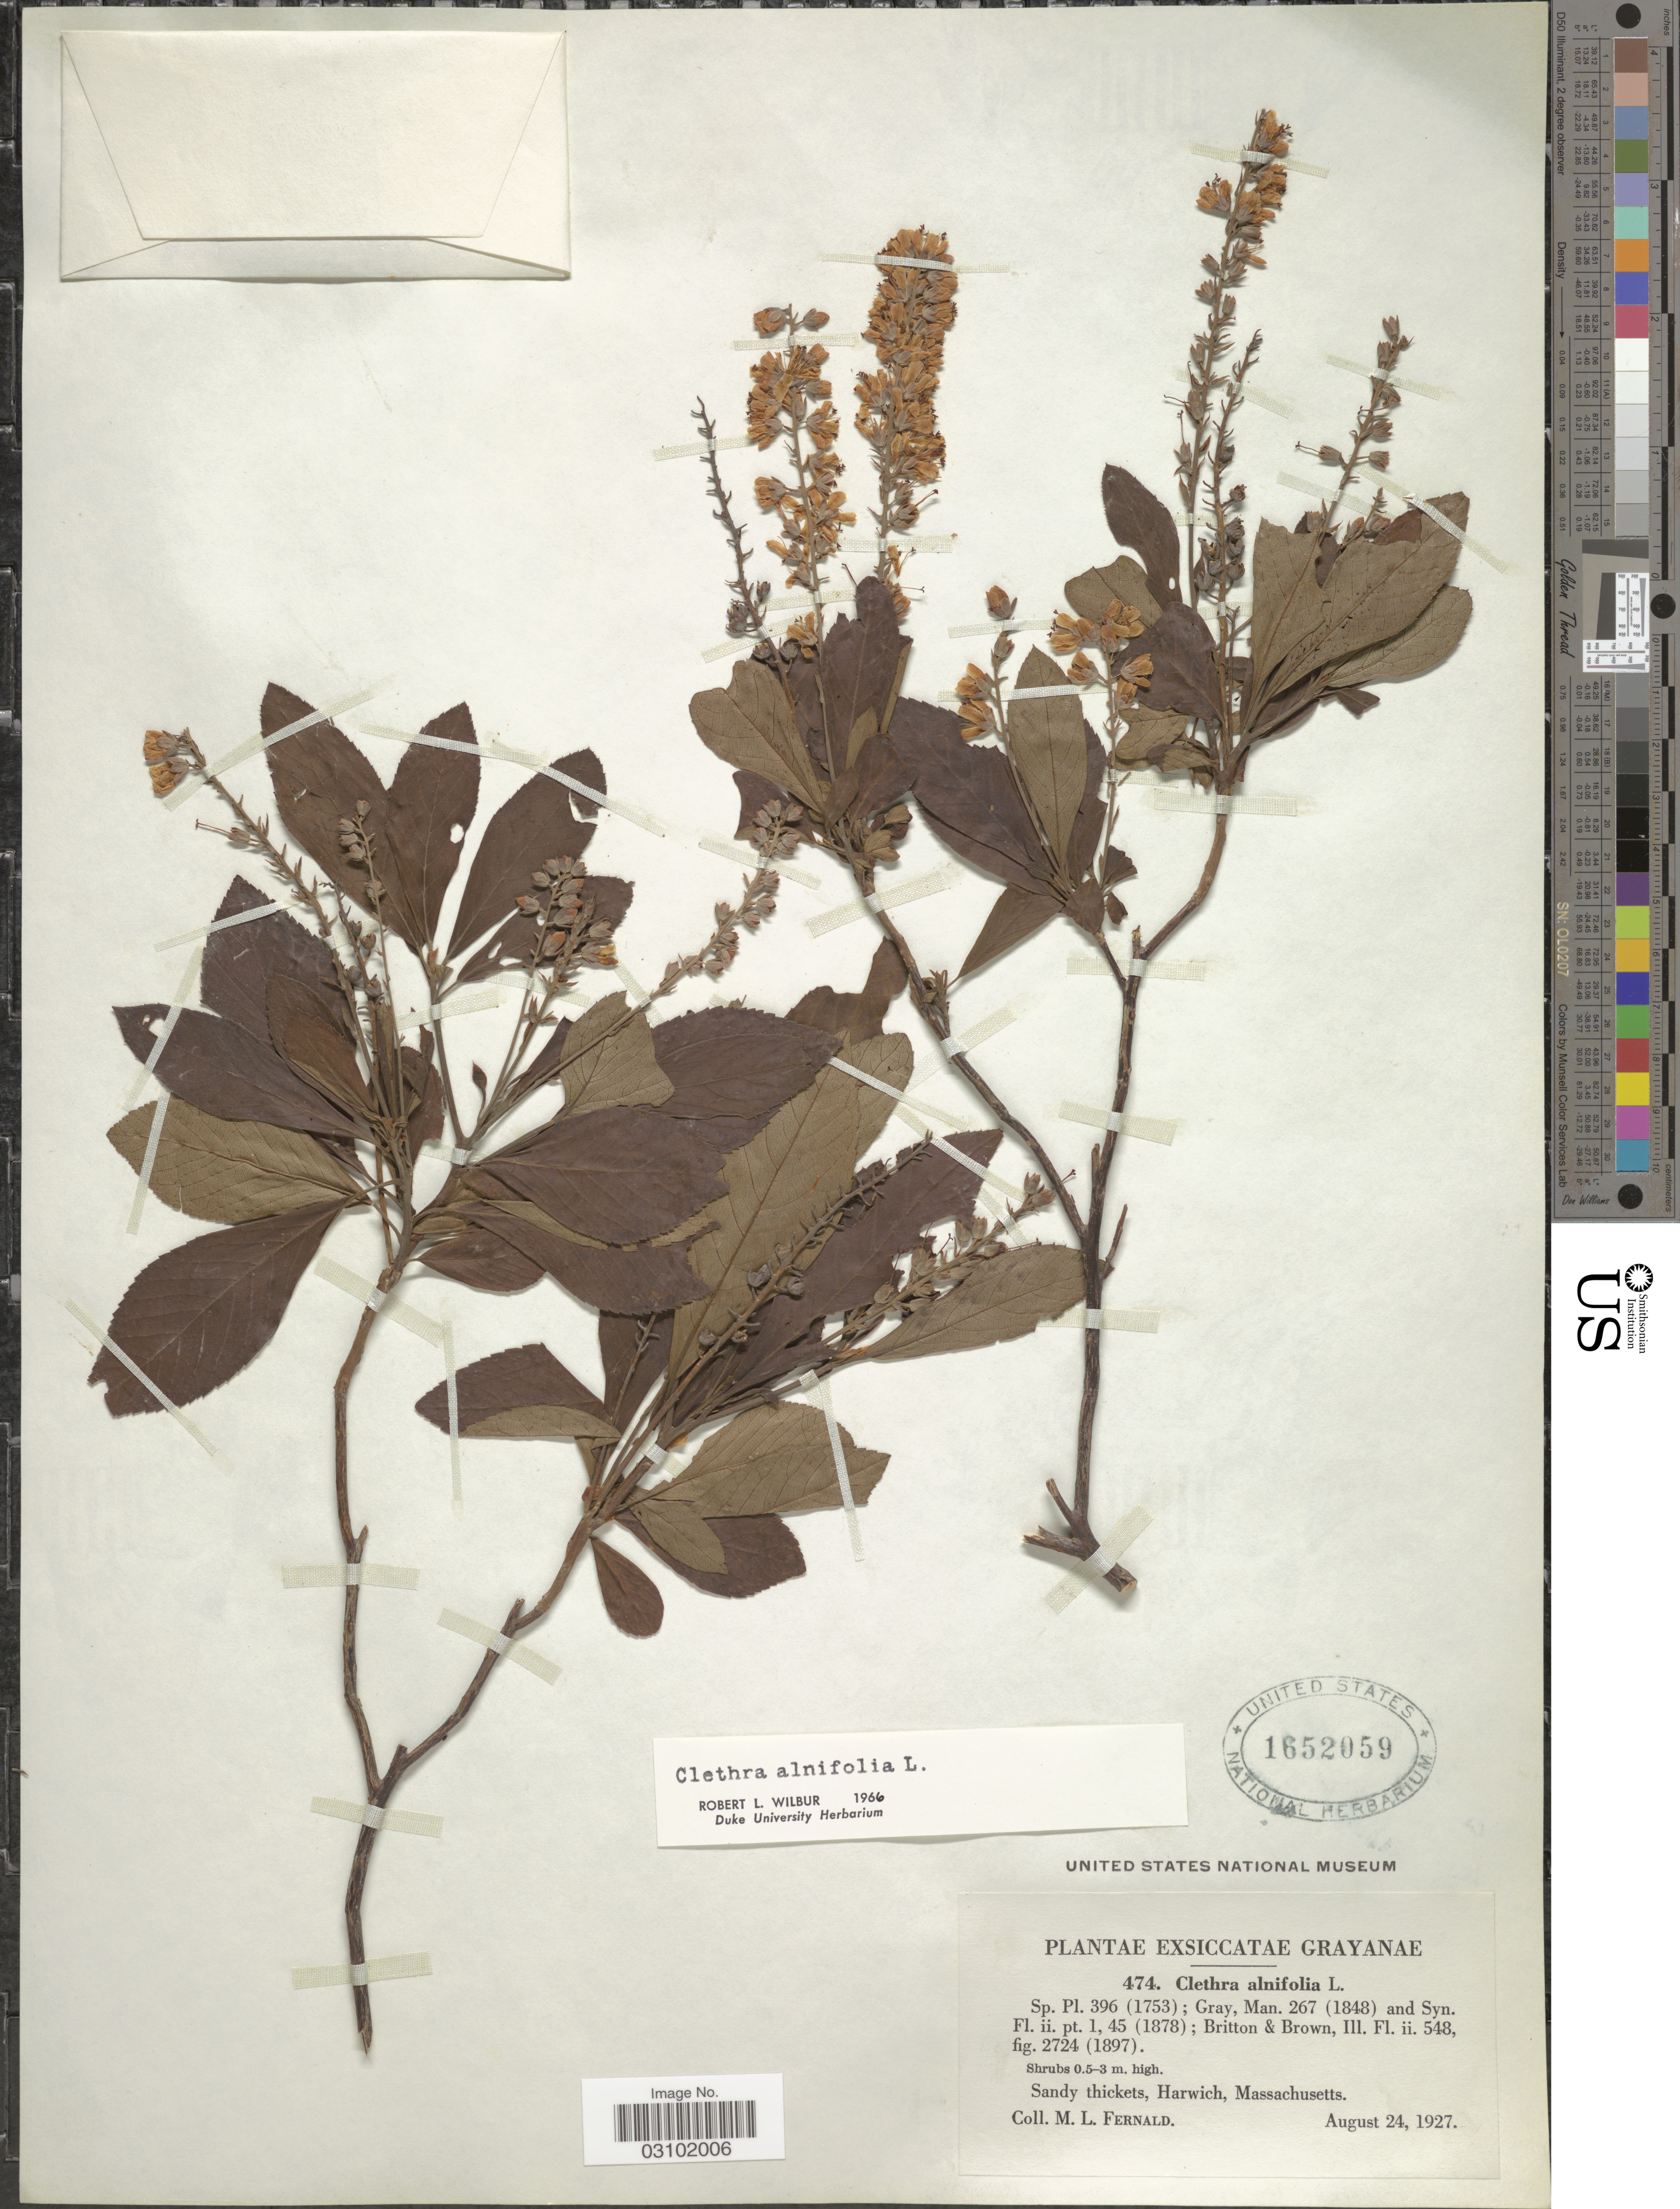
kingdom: Plantae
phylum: Tracheophyta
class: Magnoliopsida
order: Ericales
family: Clethraceae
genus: Clethra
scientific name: Clethra alnifolia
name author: L.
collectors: M. L. Fernald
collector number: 474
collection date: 1927-08-24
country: United States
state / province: Massachusetts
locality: Sandy thickets, Harwich.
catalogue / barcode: US 1652059